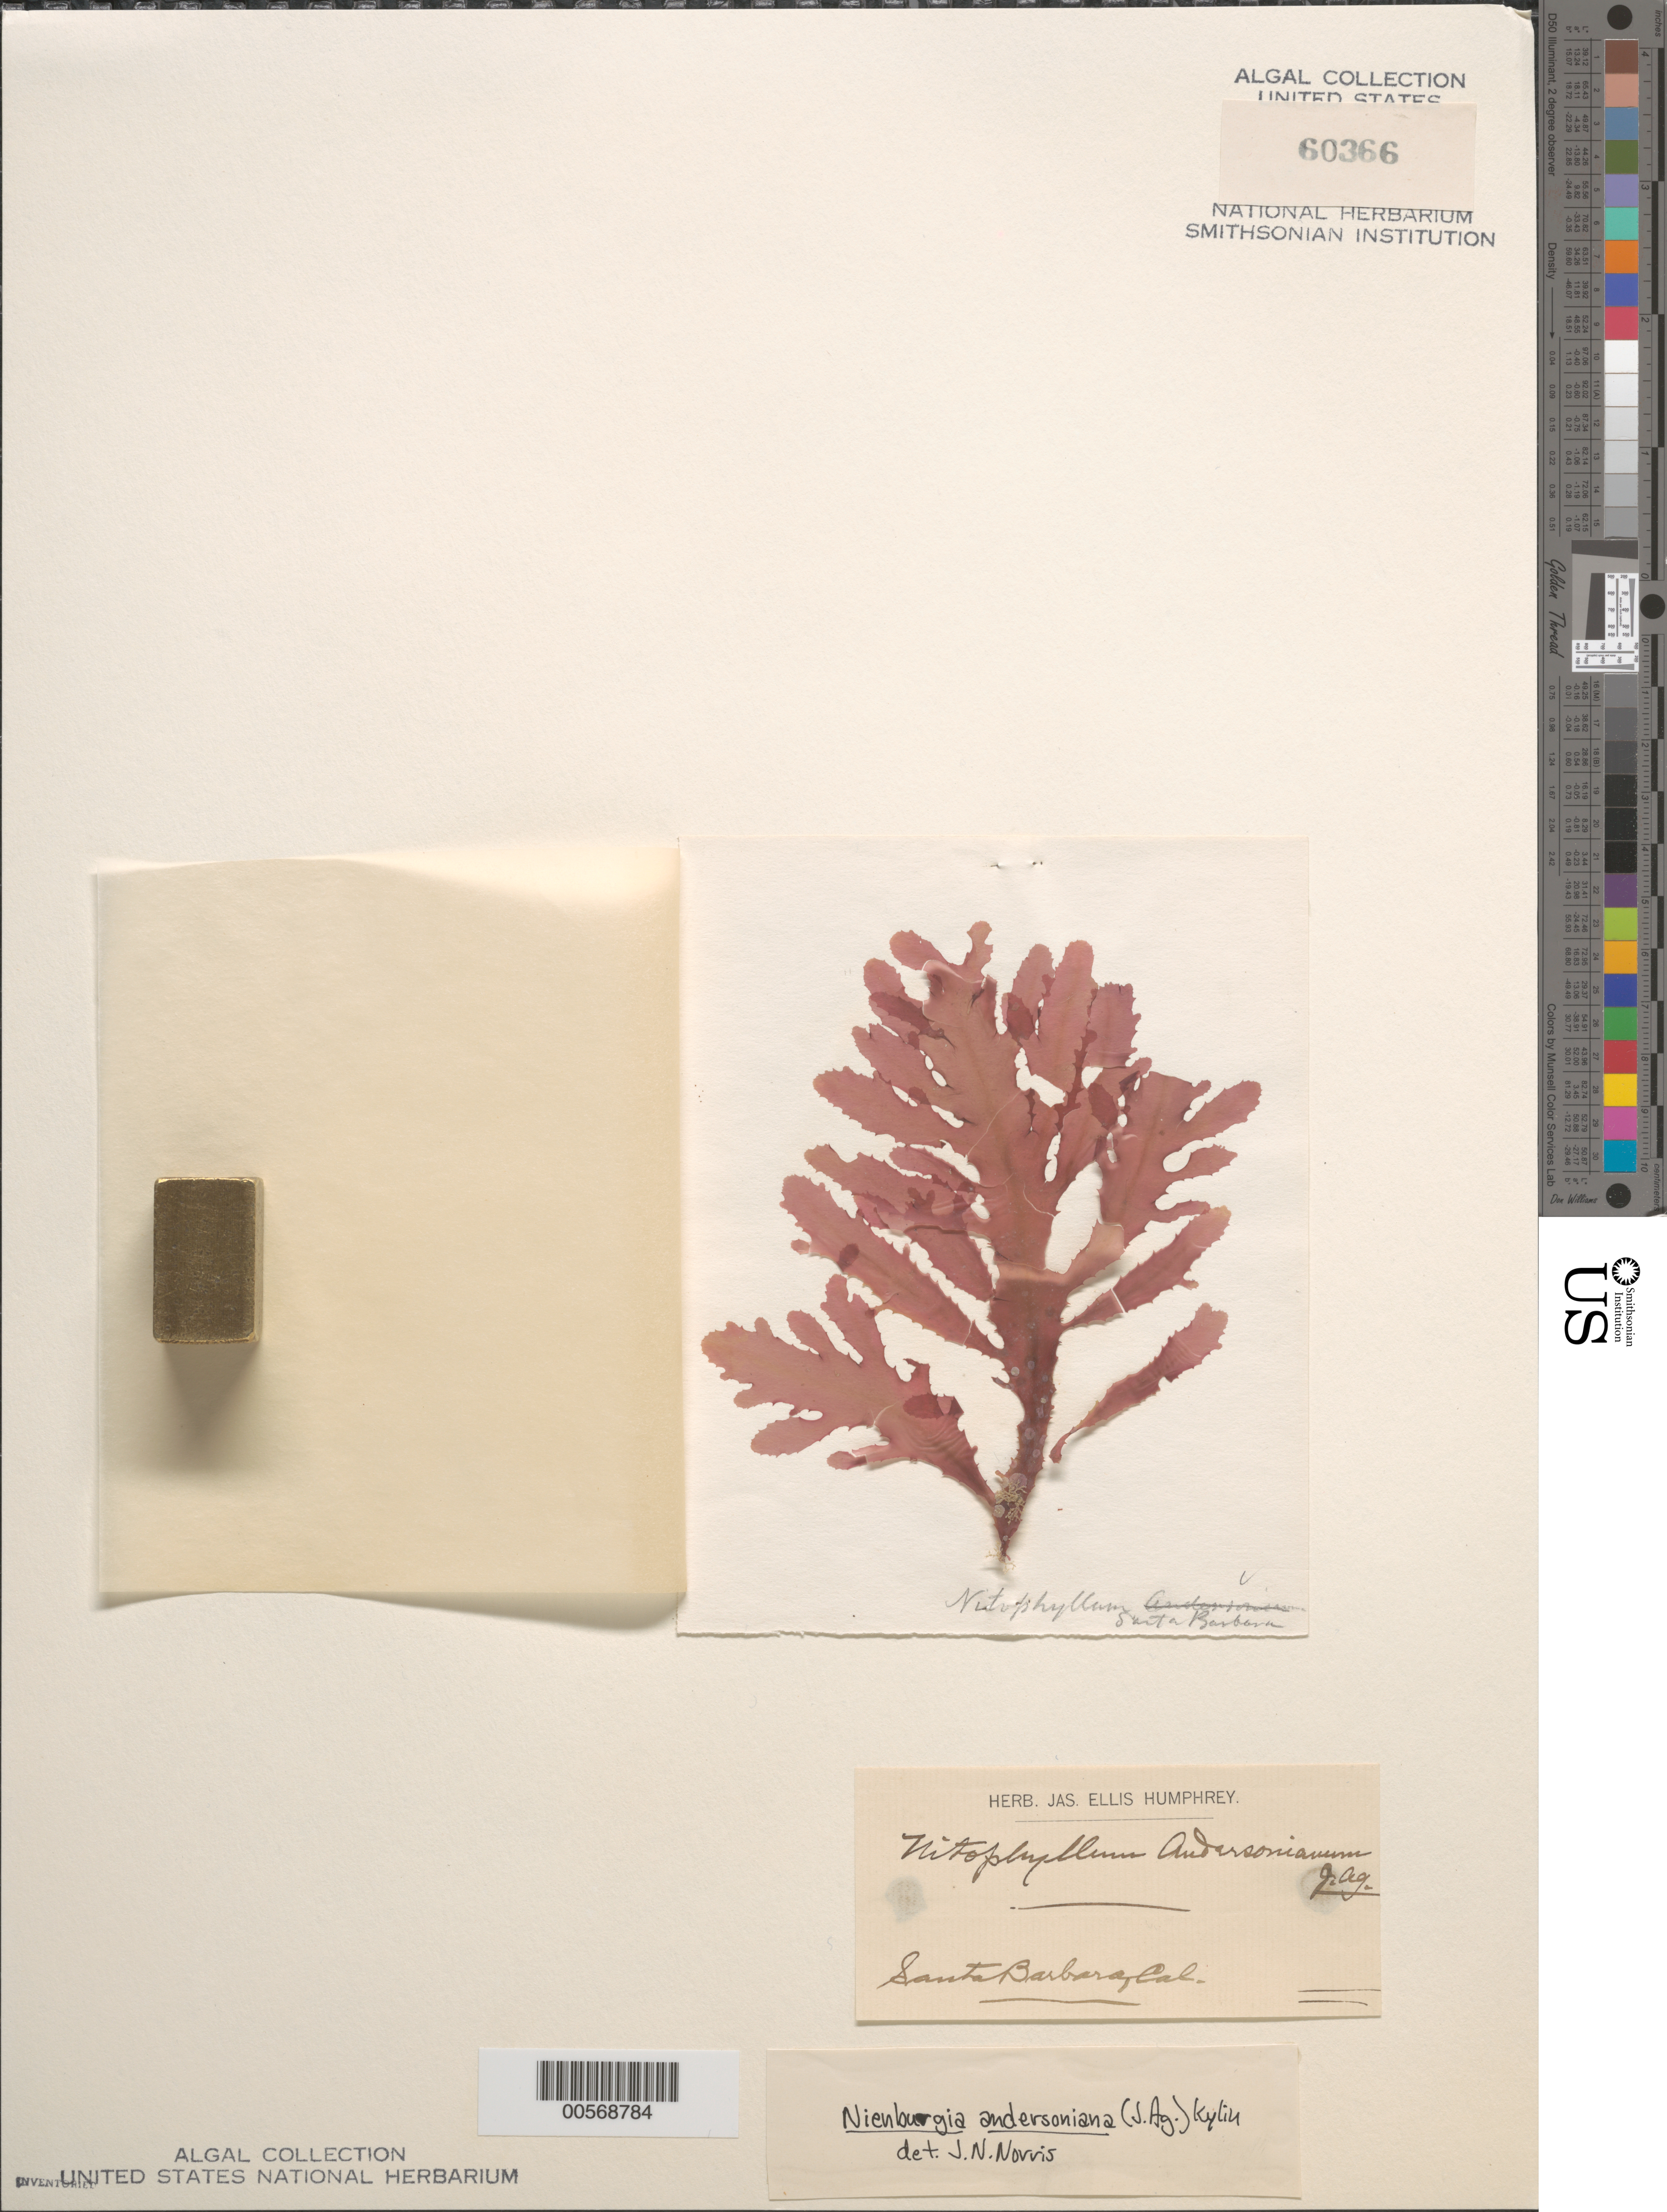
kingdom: Plantae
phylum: Rhodophyta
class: Florideophyceae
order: Ceramiales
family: Delesseriaceae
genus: Nienburgia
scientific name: Nienburgia andersoniana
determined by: Norris, James N.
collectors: J. Humphrey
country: United States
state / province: California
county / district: Santa Barbara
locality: Santa Barbara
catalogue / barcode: US 60366